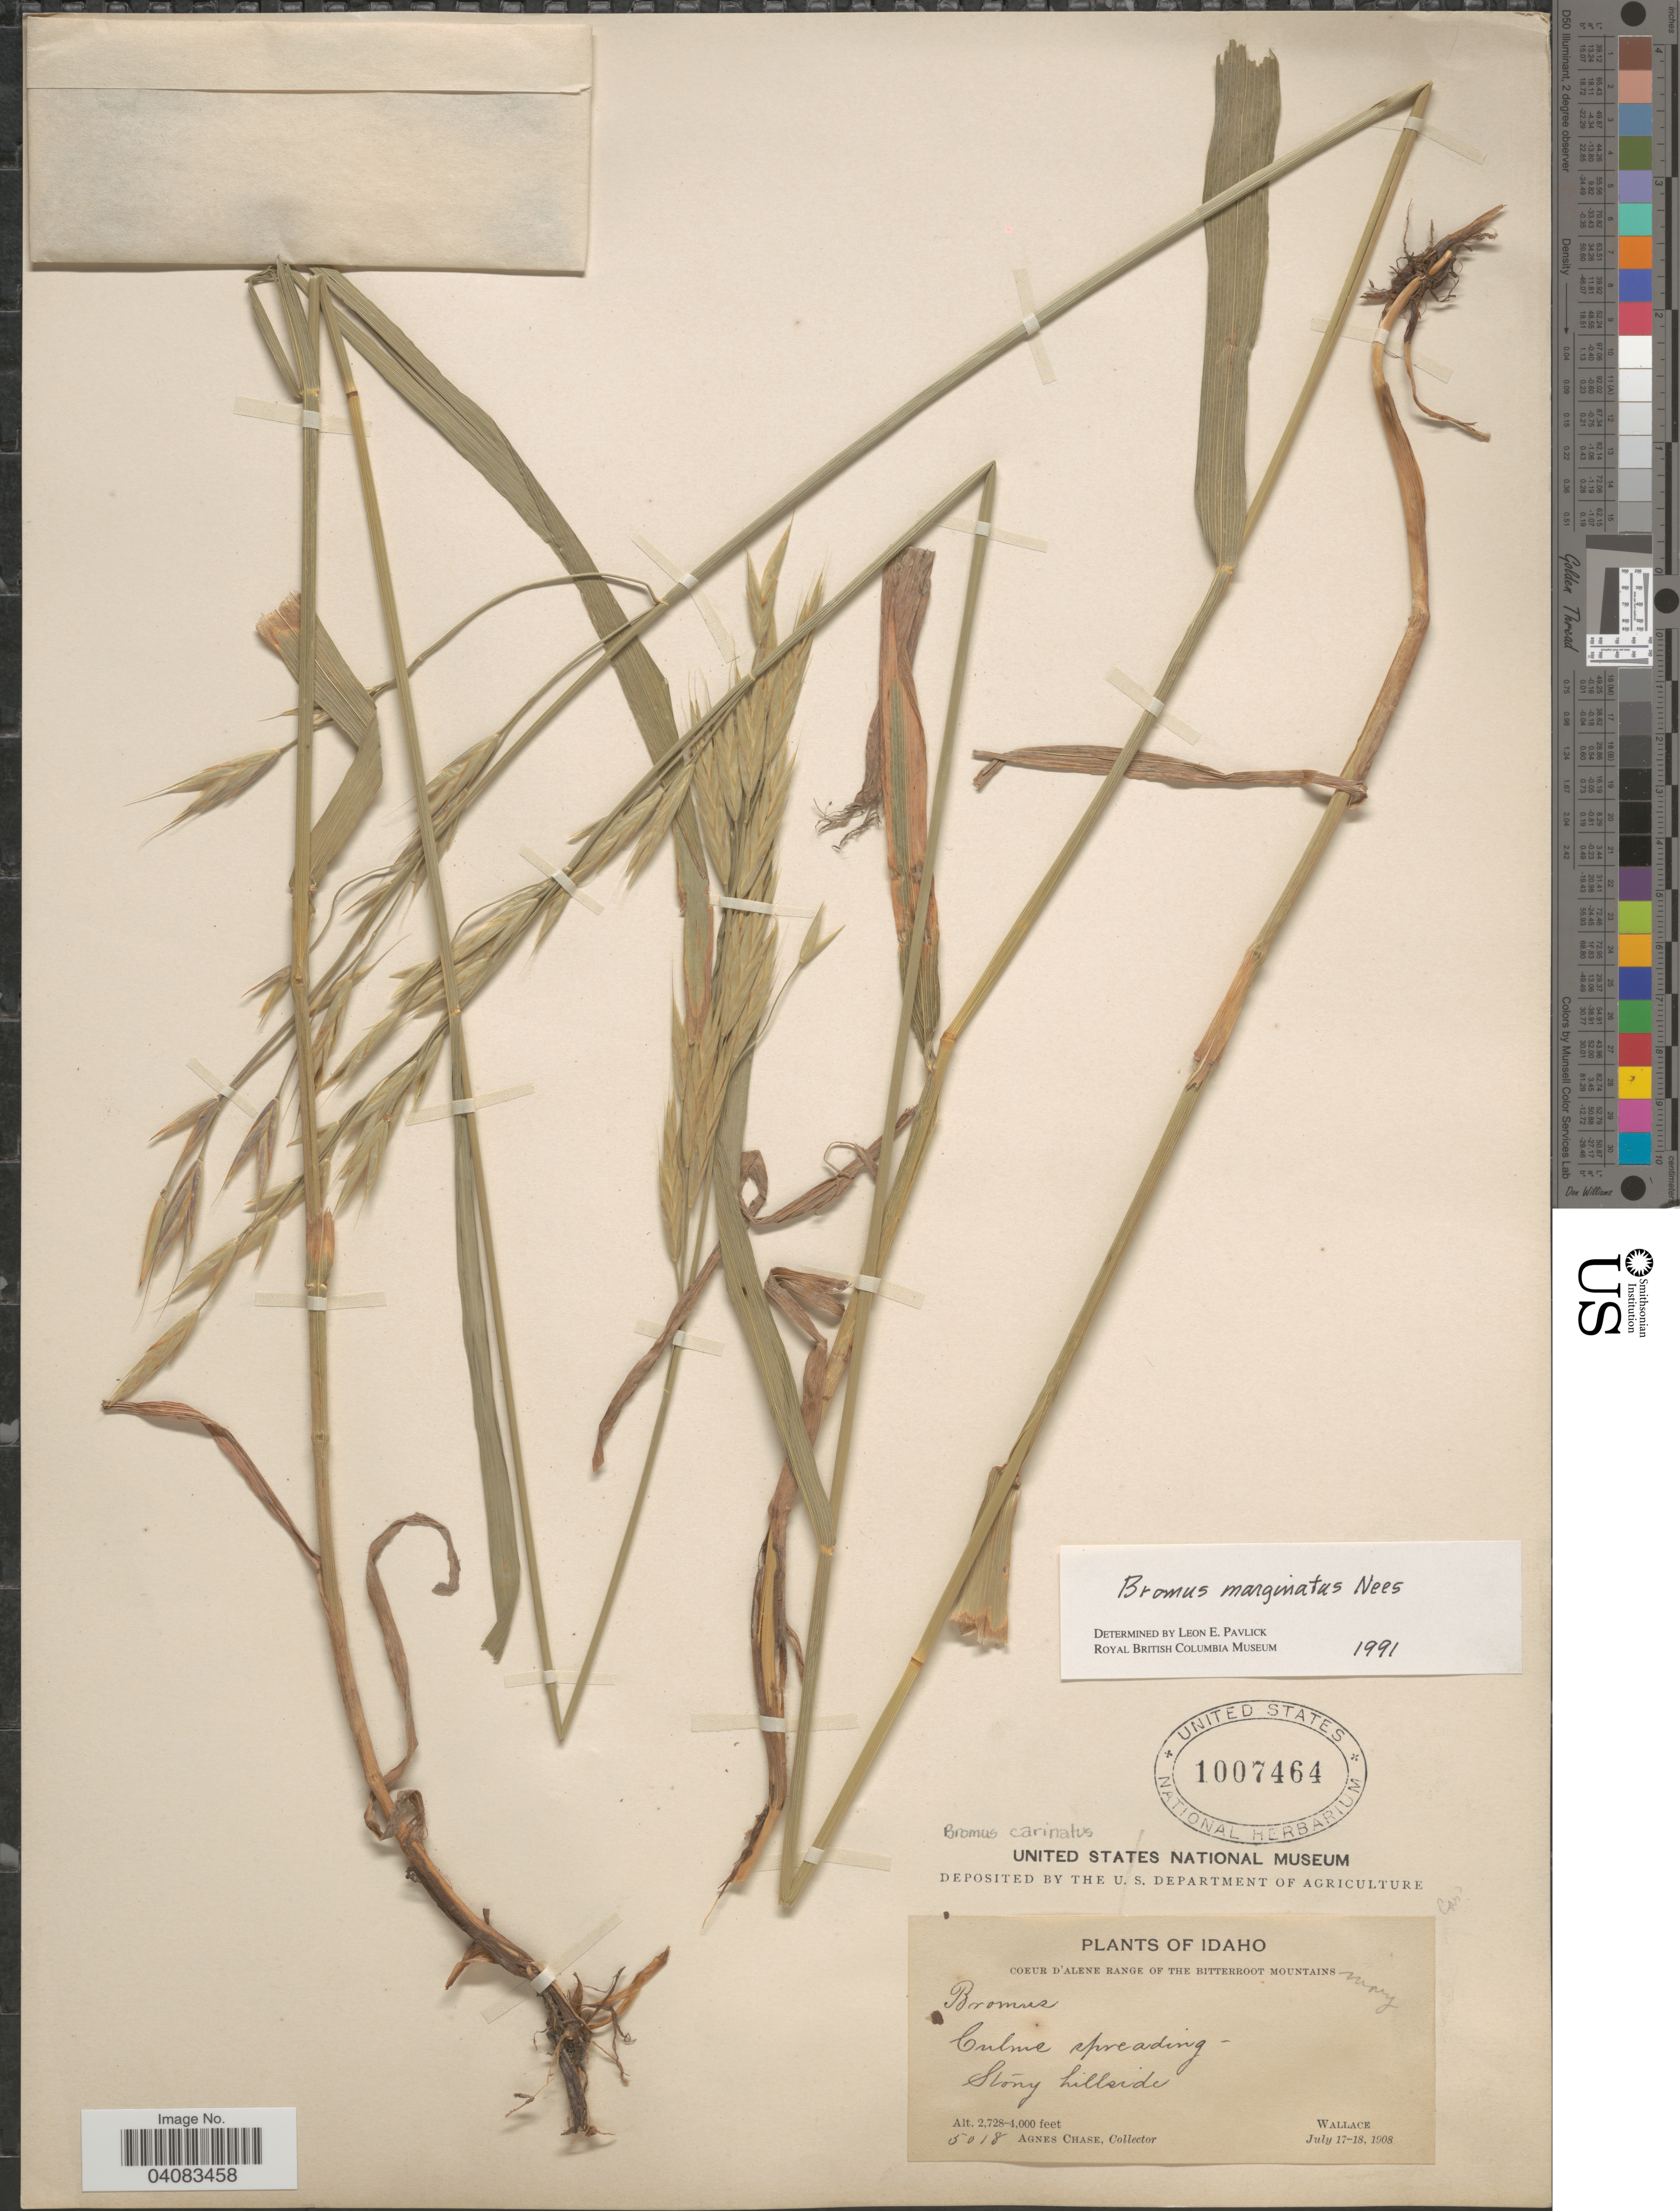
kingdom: Plantae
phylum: Tracheophyta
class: Liliopsida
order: Poales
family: Poaceae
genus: Bromus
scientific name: Bromus marginatus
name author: Nees ex Steud.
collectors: A. Chase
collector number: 5018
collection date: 1908-07-17/1908-07-18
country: United States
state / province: Idaho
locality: Coeur d'Alene Range of the Bitterroot Mountains. Culme spreading, Stony hillside. Wallace.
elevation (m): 831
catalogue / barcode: US 1007464